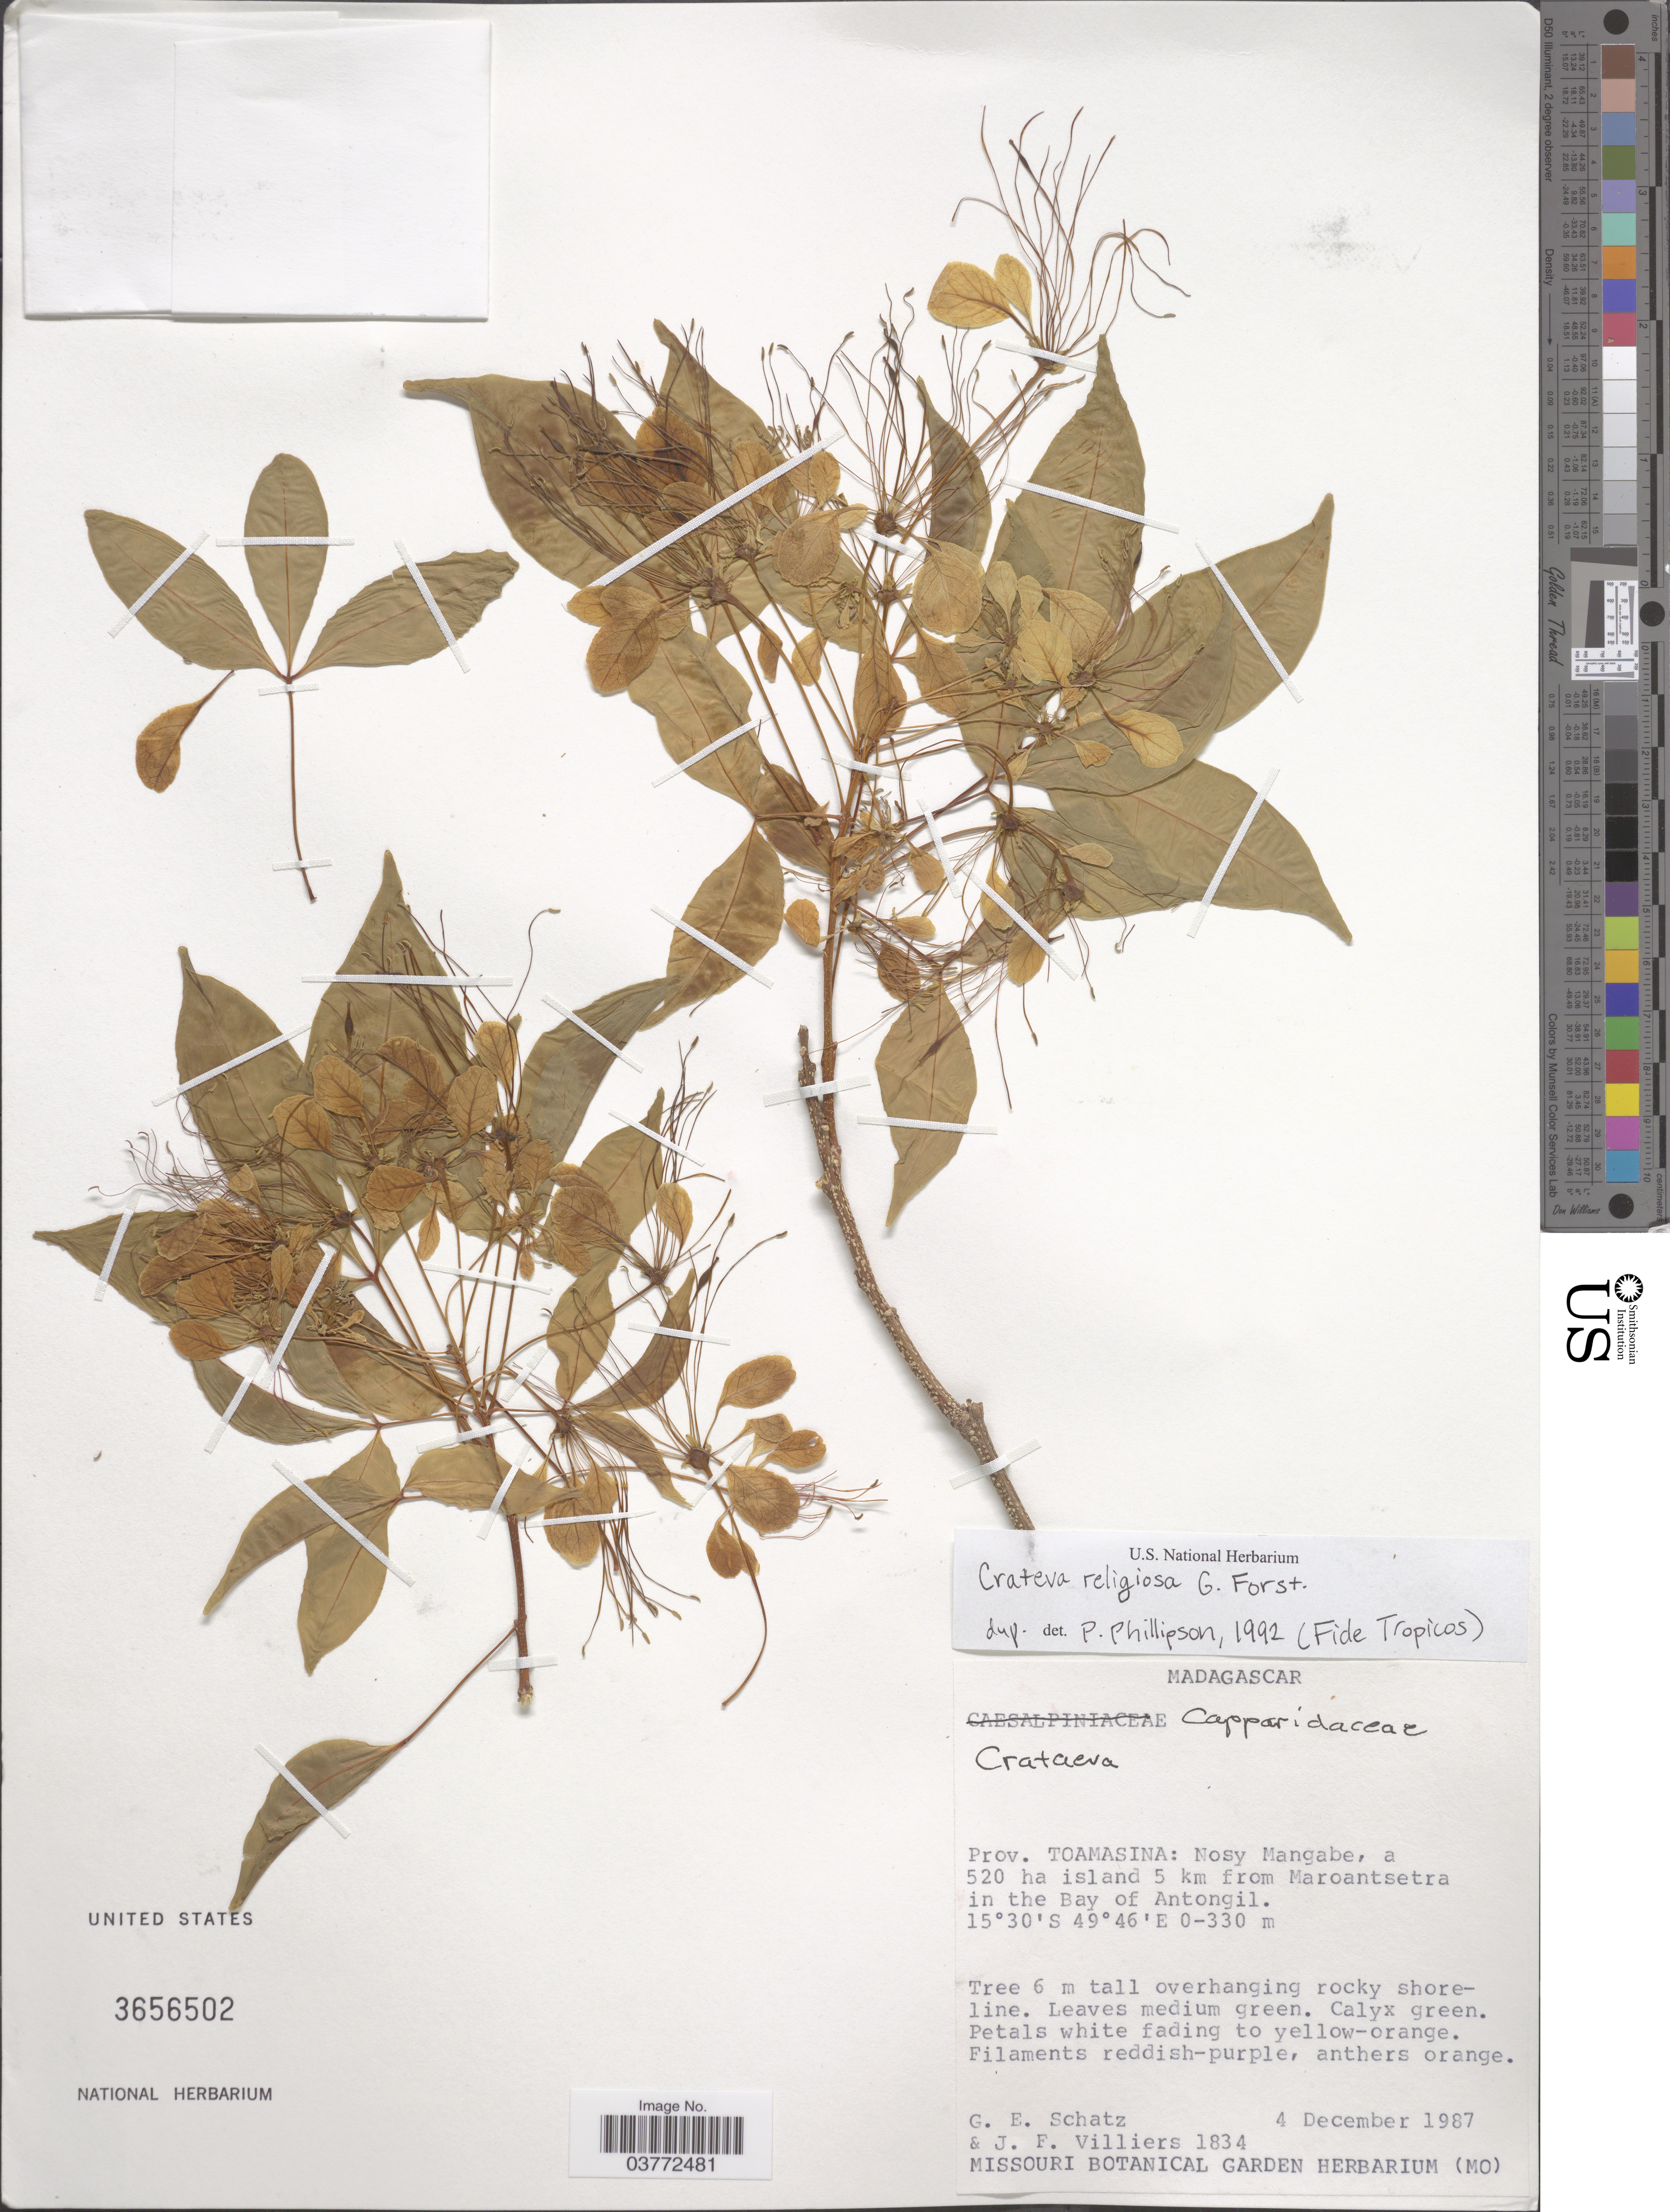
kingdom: Plantae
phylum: Tracheophyta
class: Magnoliopsida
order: Brassicales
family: Capparaceae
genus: Crateva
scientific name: Crateva religiosa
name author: G. Forst.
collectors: G. Schatz & J. Villiers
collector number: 1834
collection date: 1987-12-04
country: Madagascar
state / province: Analanjirofo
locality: Nosy Mangabe, a 520 ha island 5 km from Maroantsetra in the Bay of Antogil.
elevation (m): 0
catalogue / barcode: US 3656502